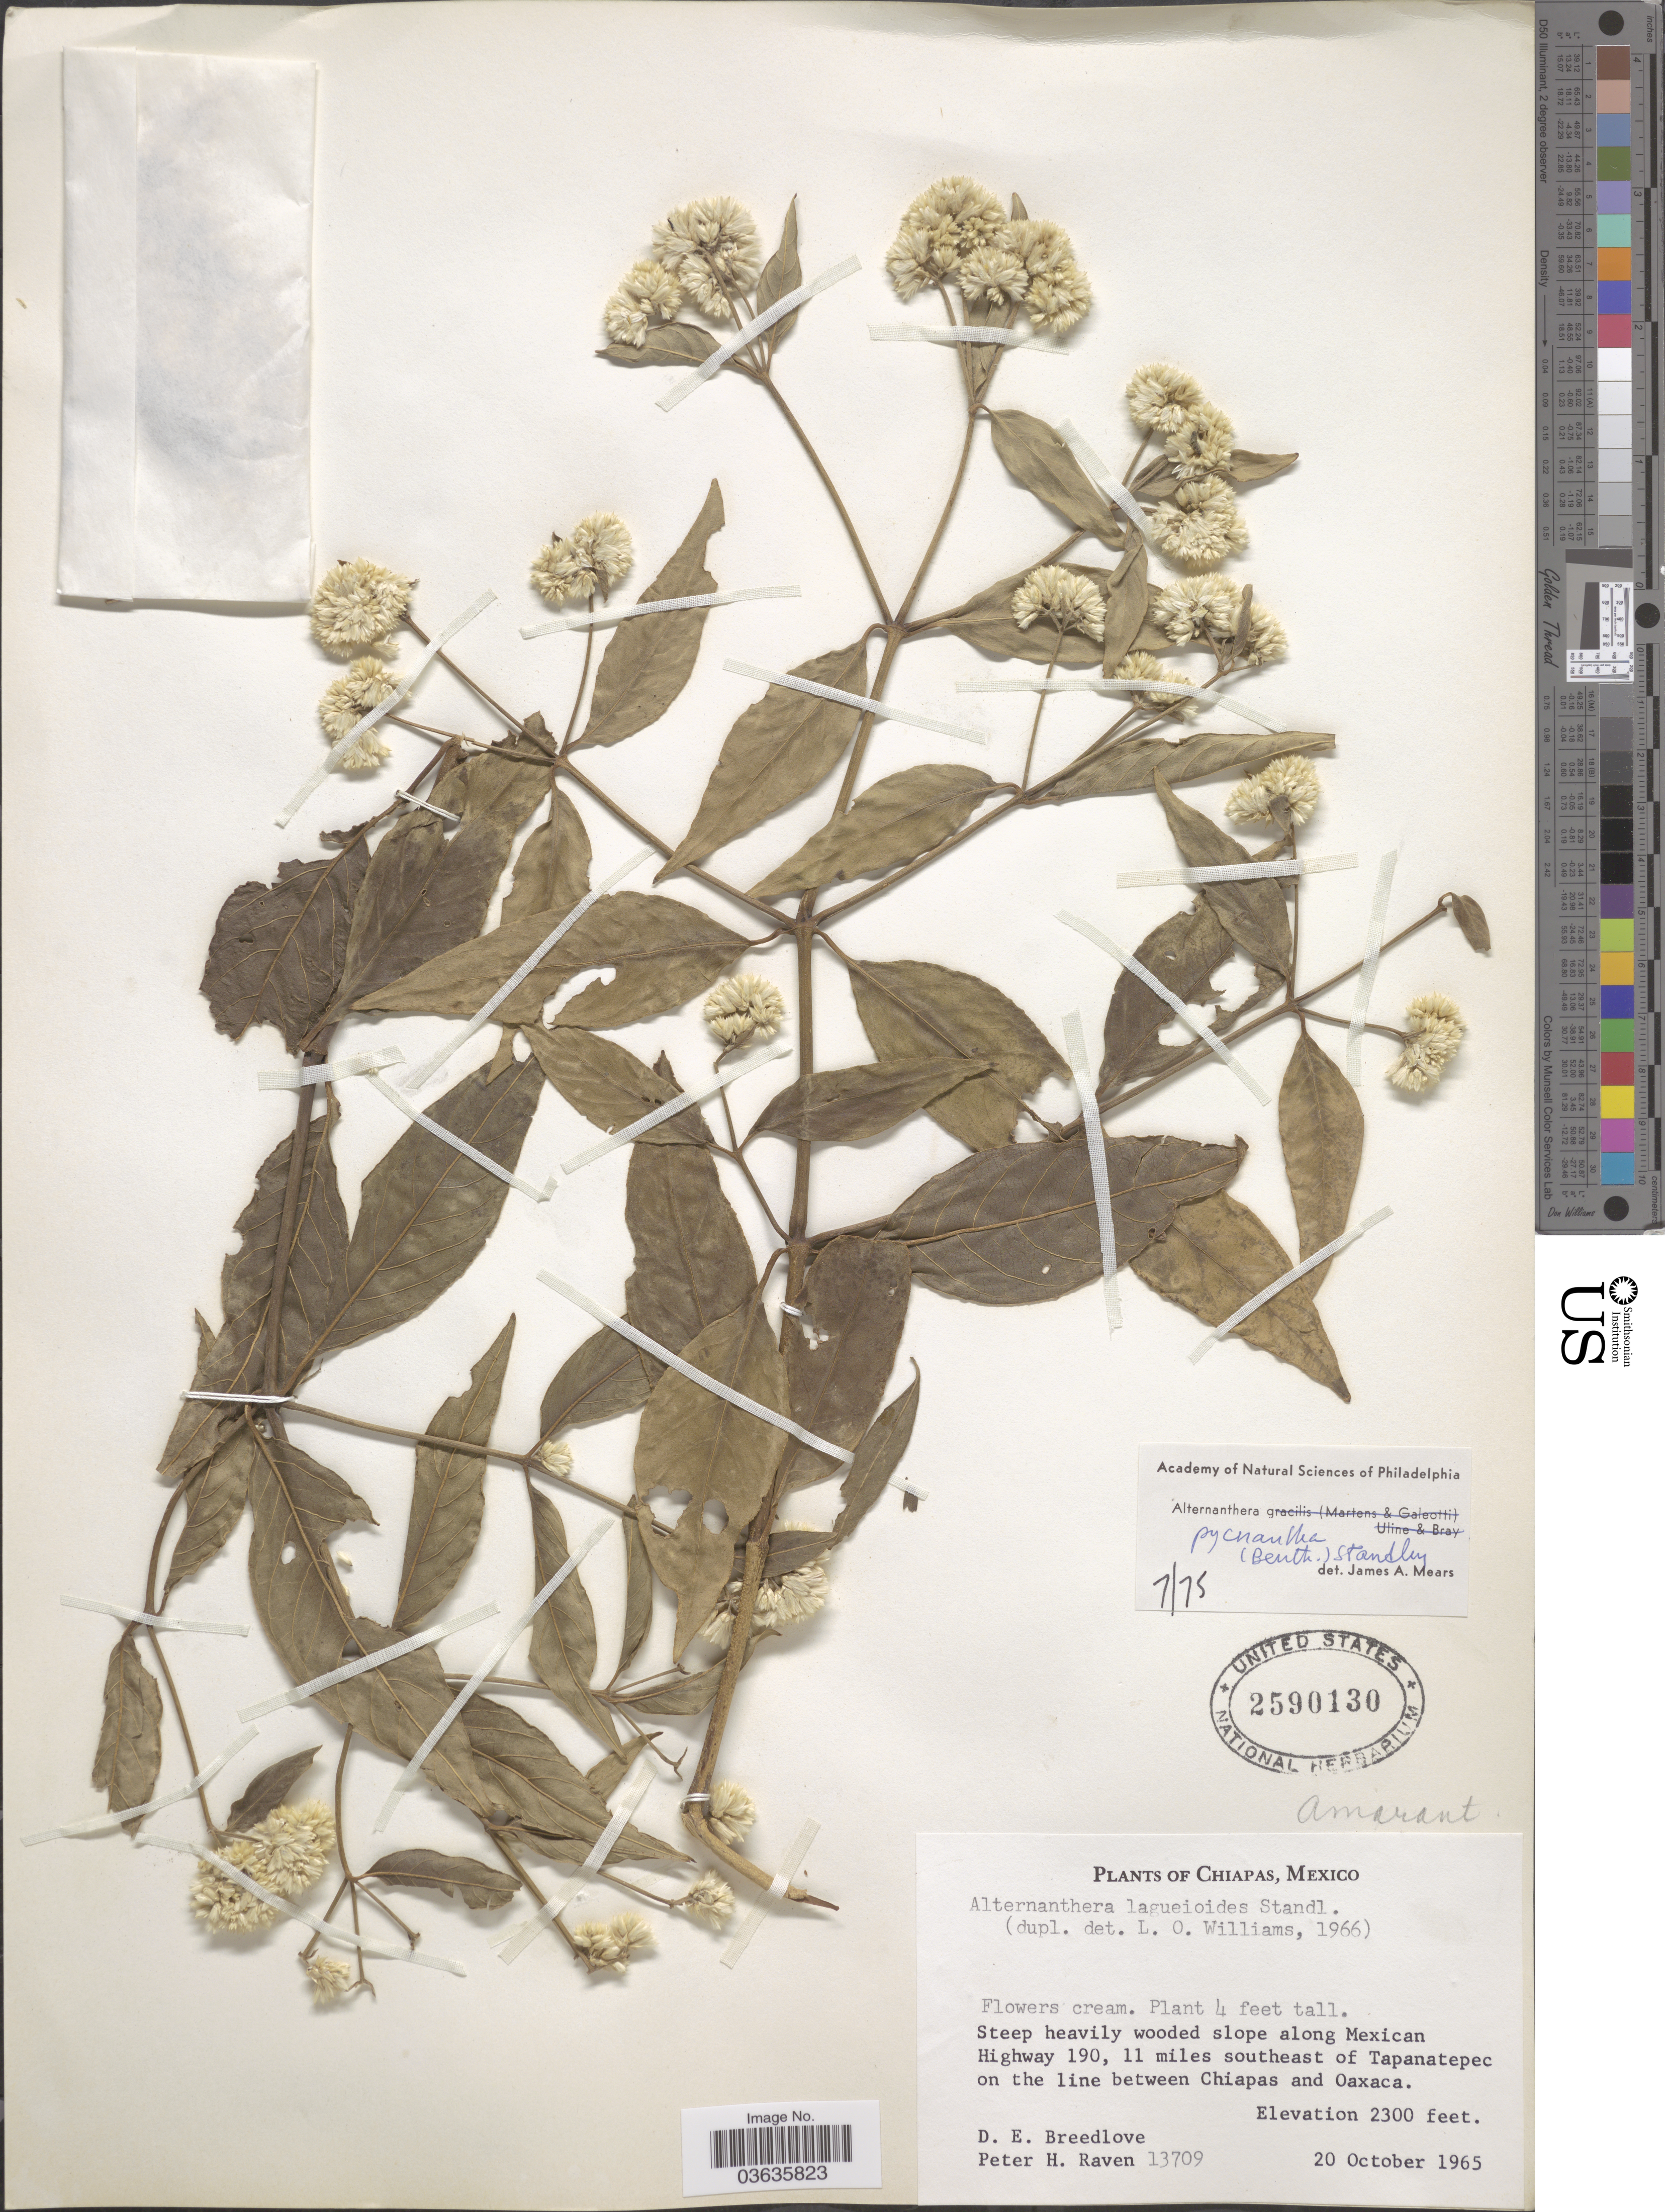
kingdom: Plantae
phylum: Tracheophyta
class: Magnoliopsida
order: Caryophyllales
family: Amaranthaceae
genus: Alternanthera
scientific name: Alternanthera pycnantha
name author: (Benth.) Standl.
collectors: D. E. Breedlove & P. Raven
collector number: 13709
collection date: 1965-10-20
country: Mexico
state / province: Chiapas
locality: Along Mexican Highway 190, 11 miles southeast of Tapanatepec on the line between Chiapas and Oaxaca.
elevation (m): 701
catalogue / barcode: US 2590130